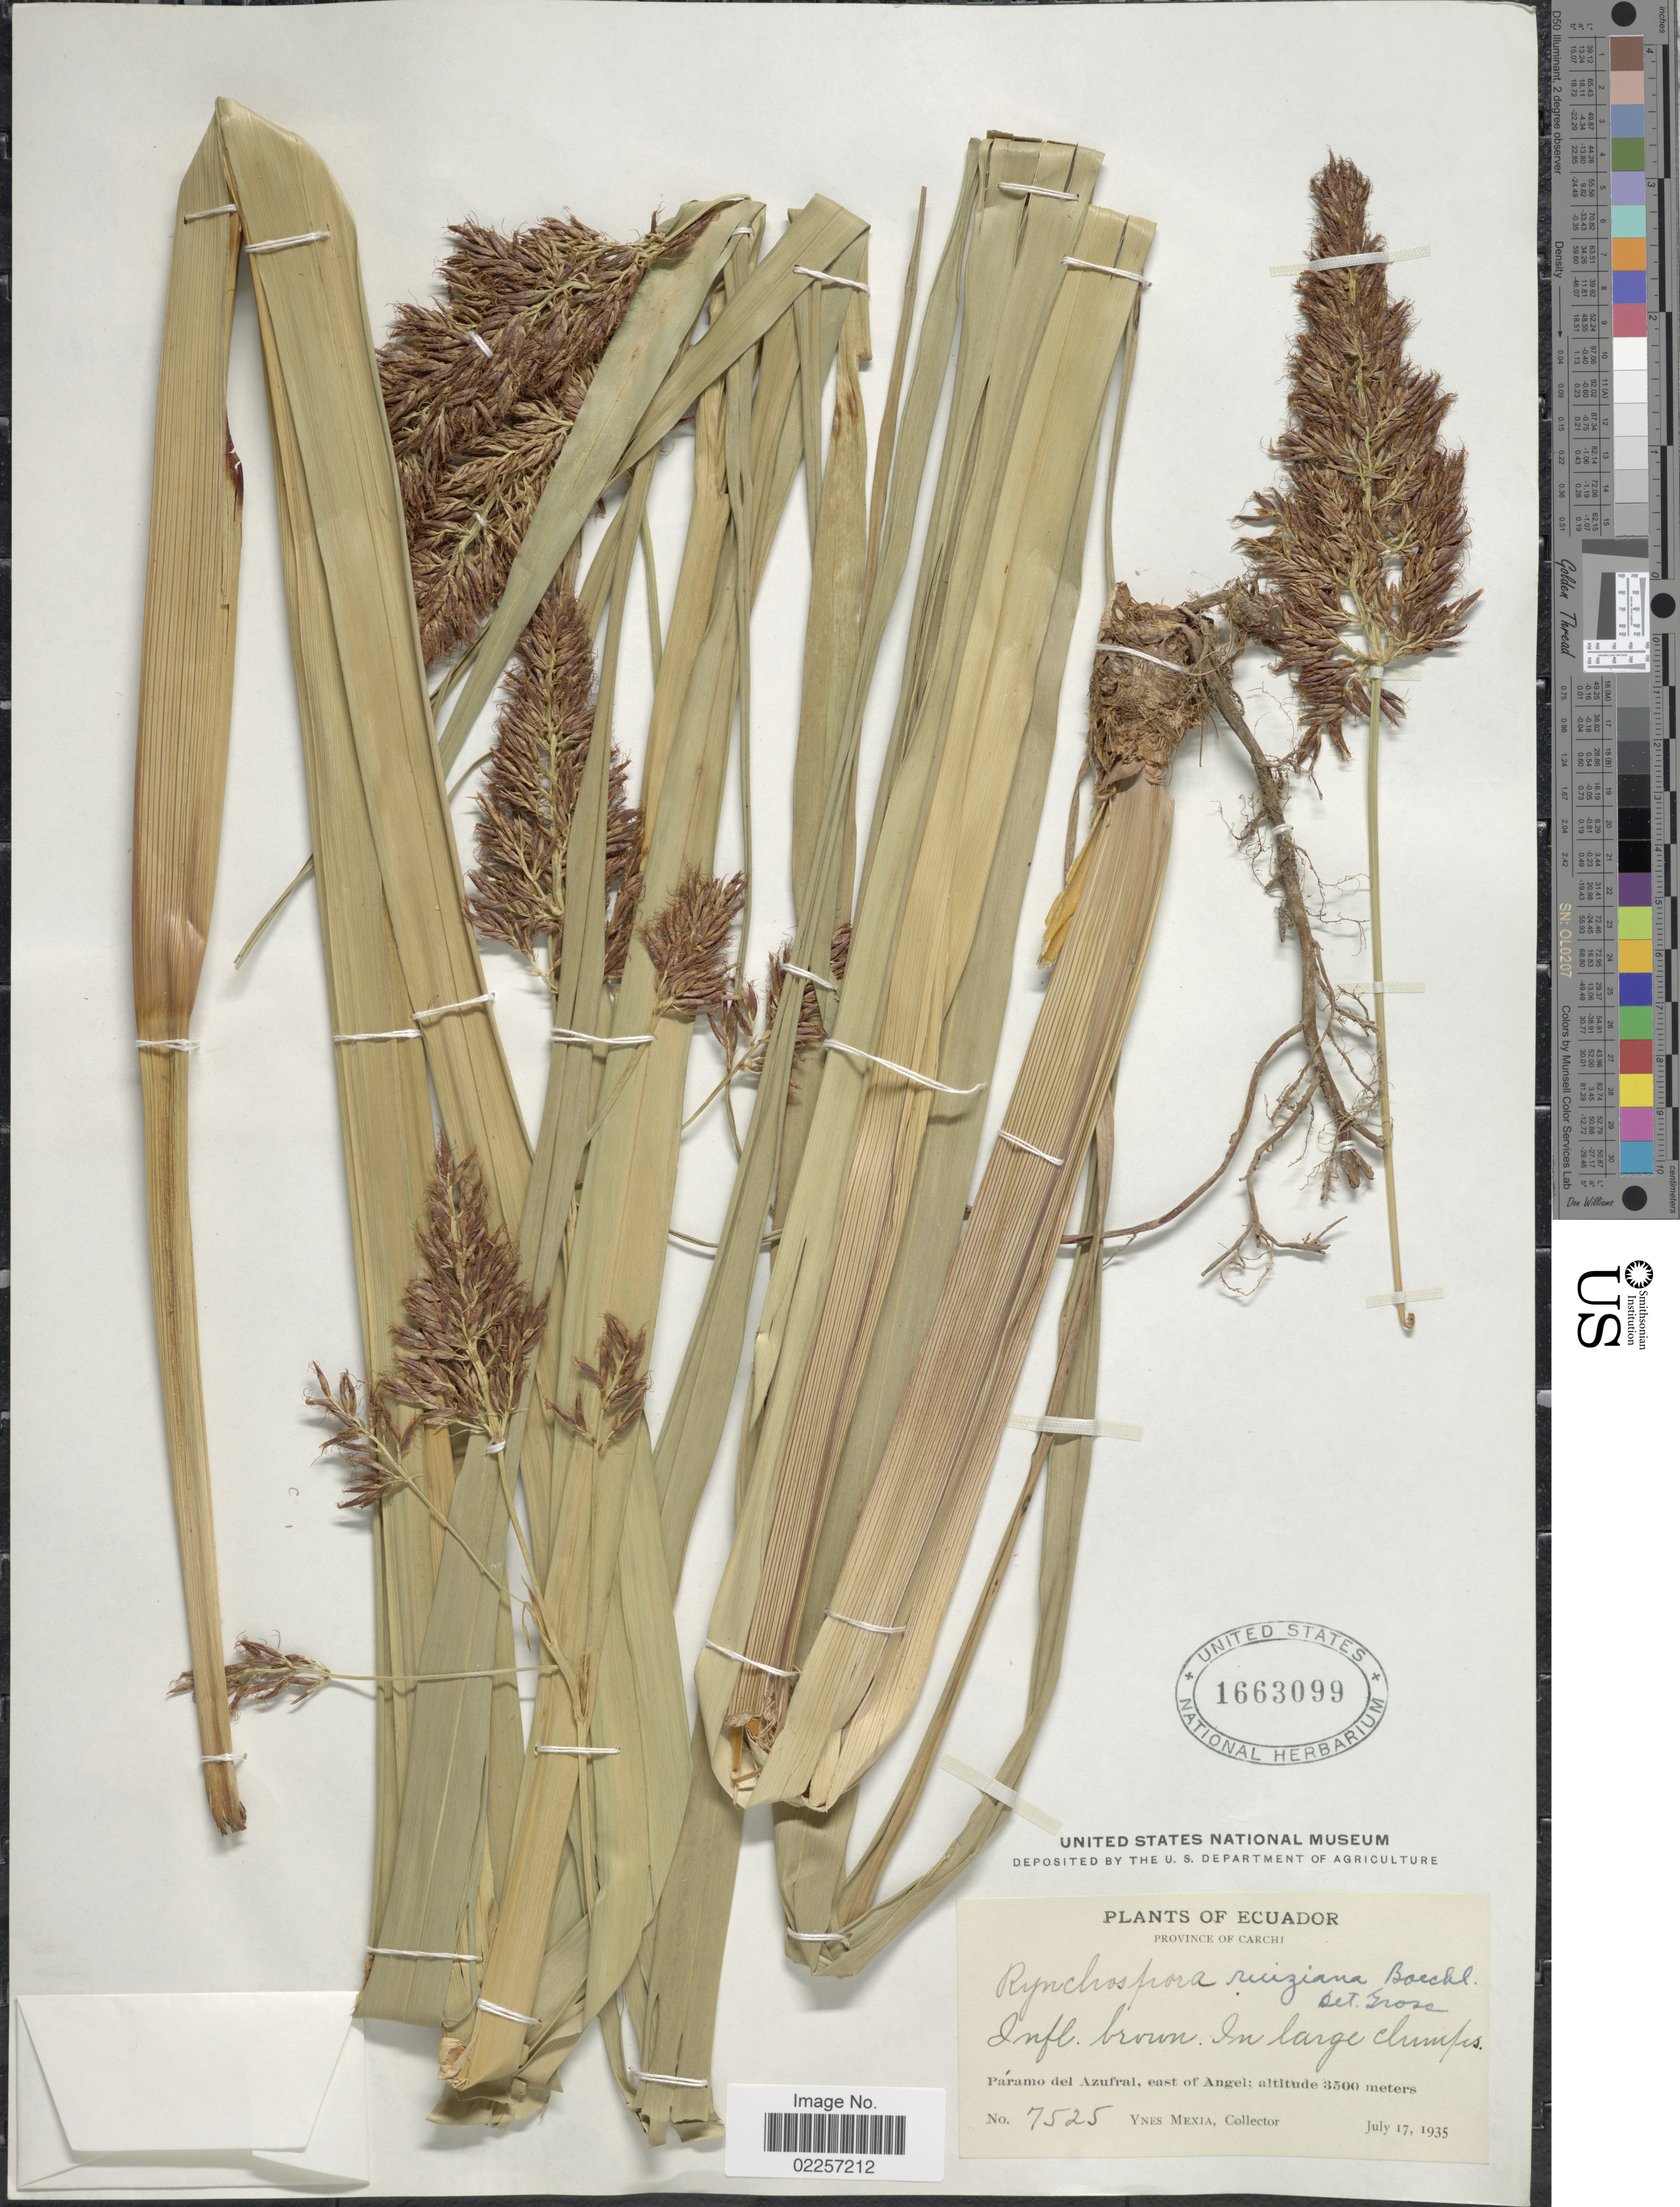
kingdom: Plantae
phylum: Tracheophyta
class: Liliopsida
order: Poales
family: Cyperaceae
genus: Rhynchospora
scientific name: Rhynchospora ruiziana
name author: Boeckeler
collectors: Y. Mexia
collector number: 7525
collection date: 1935-07-17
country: Ecuador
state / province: Carchi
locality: In large clumps, Paramo del Azufral, east of Angel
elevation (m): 3500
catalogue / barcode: US 1663099